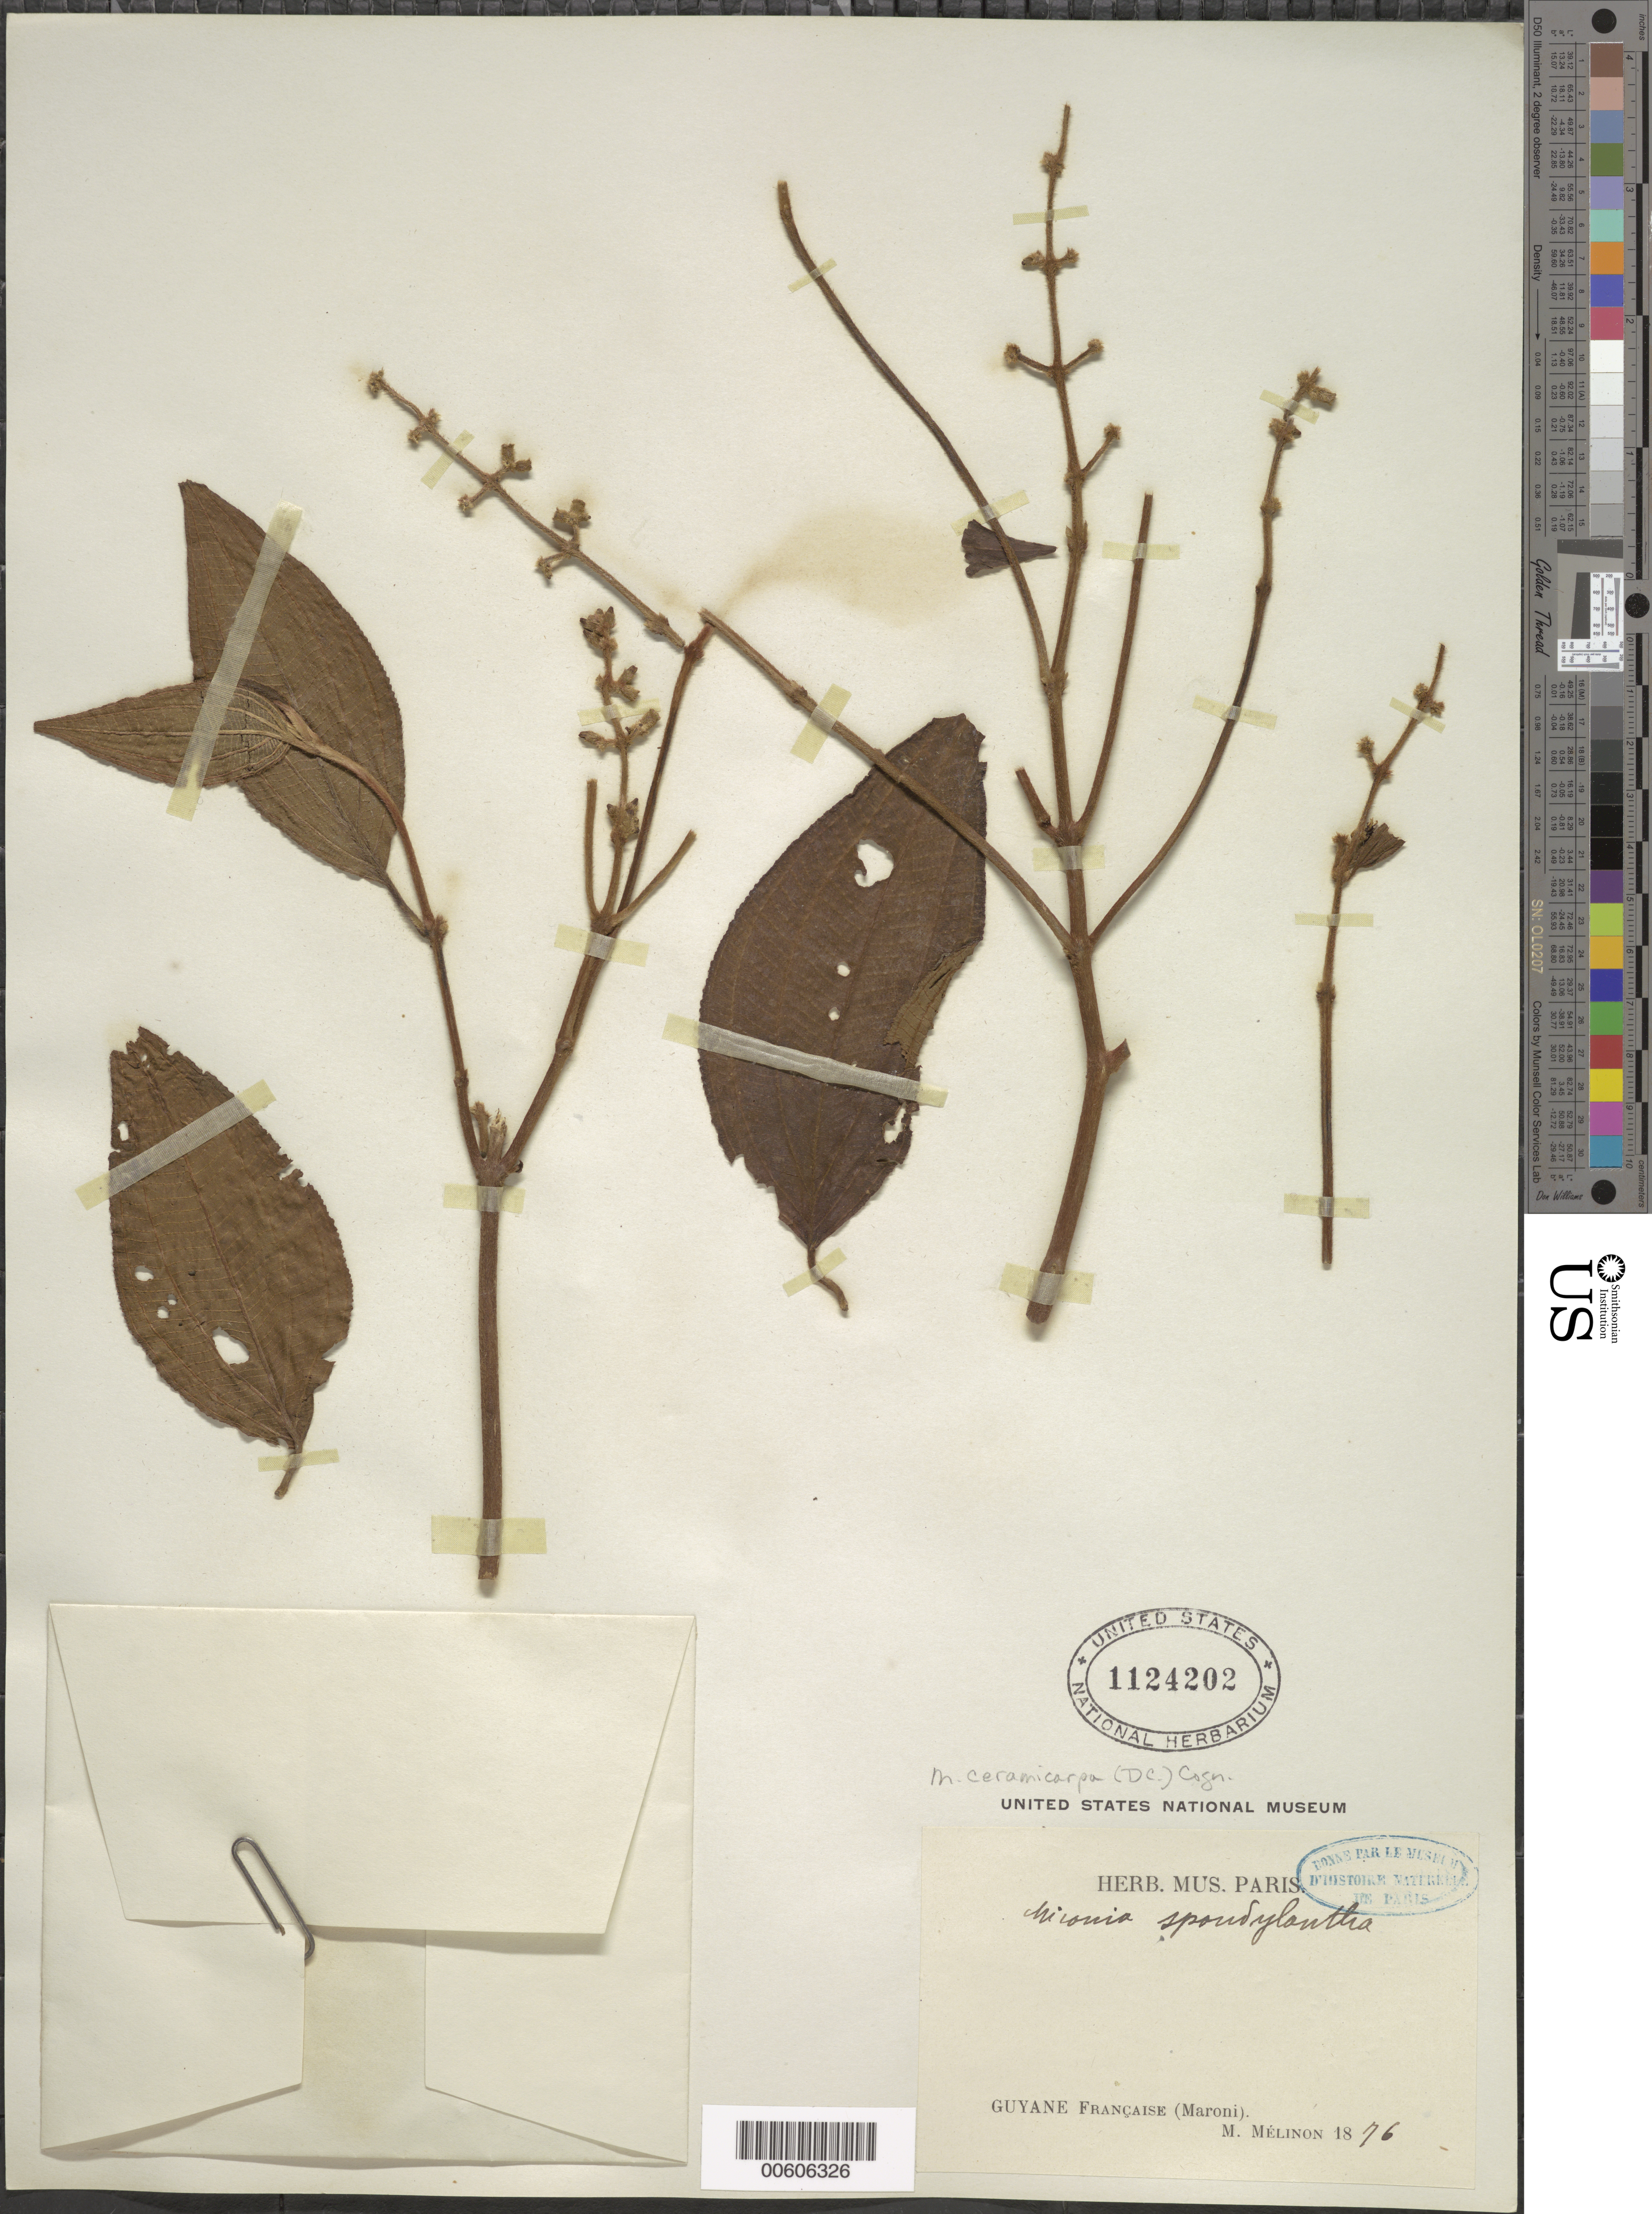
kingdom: Plantae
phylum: Tracheophyta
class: Magnoliopsida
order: Myrtales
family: Melastomataceae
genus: Miconia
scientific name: Miconia ceramicarpa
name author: (DC.) Cogn.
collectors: E. Mélinon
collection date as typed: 1876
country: French Guiana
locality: Maroni R.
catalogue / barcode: US 1124202